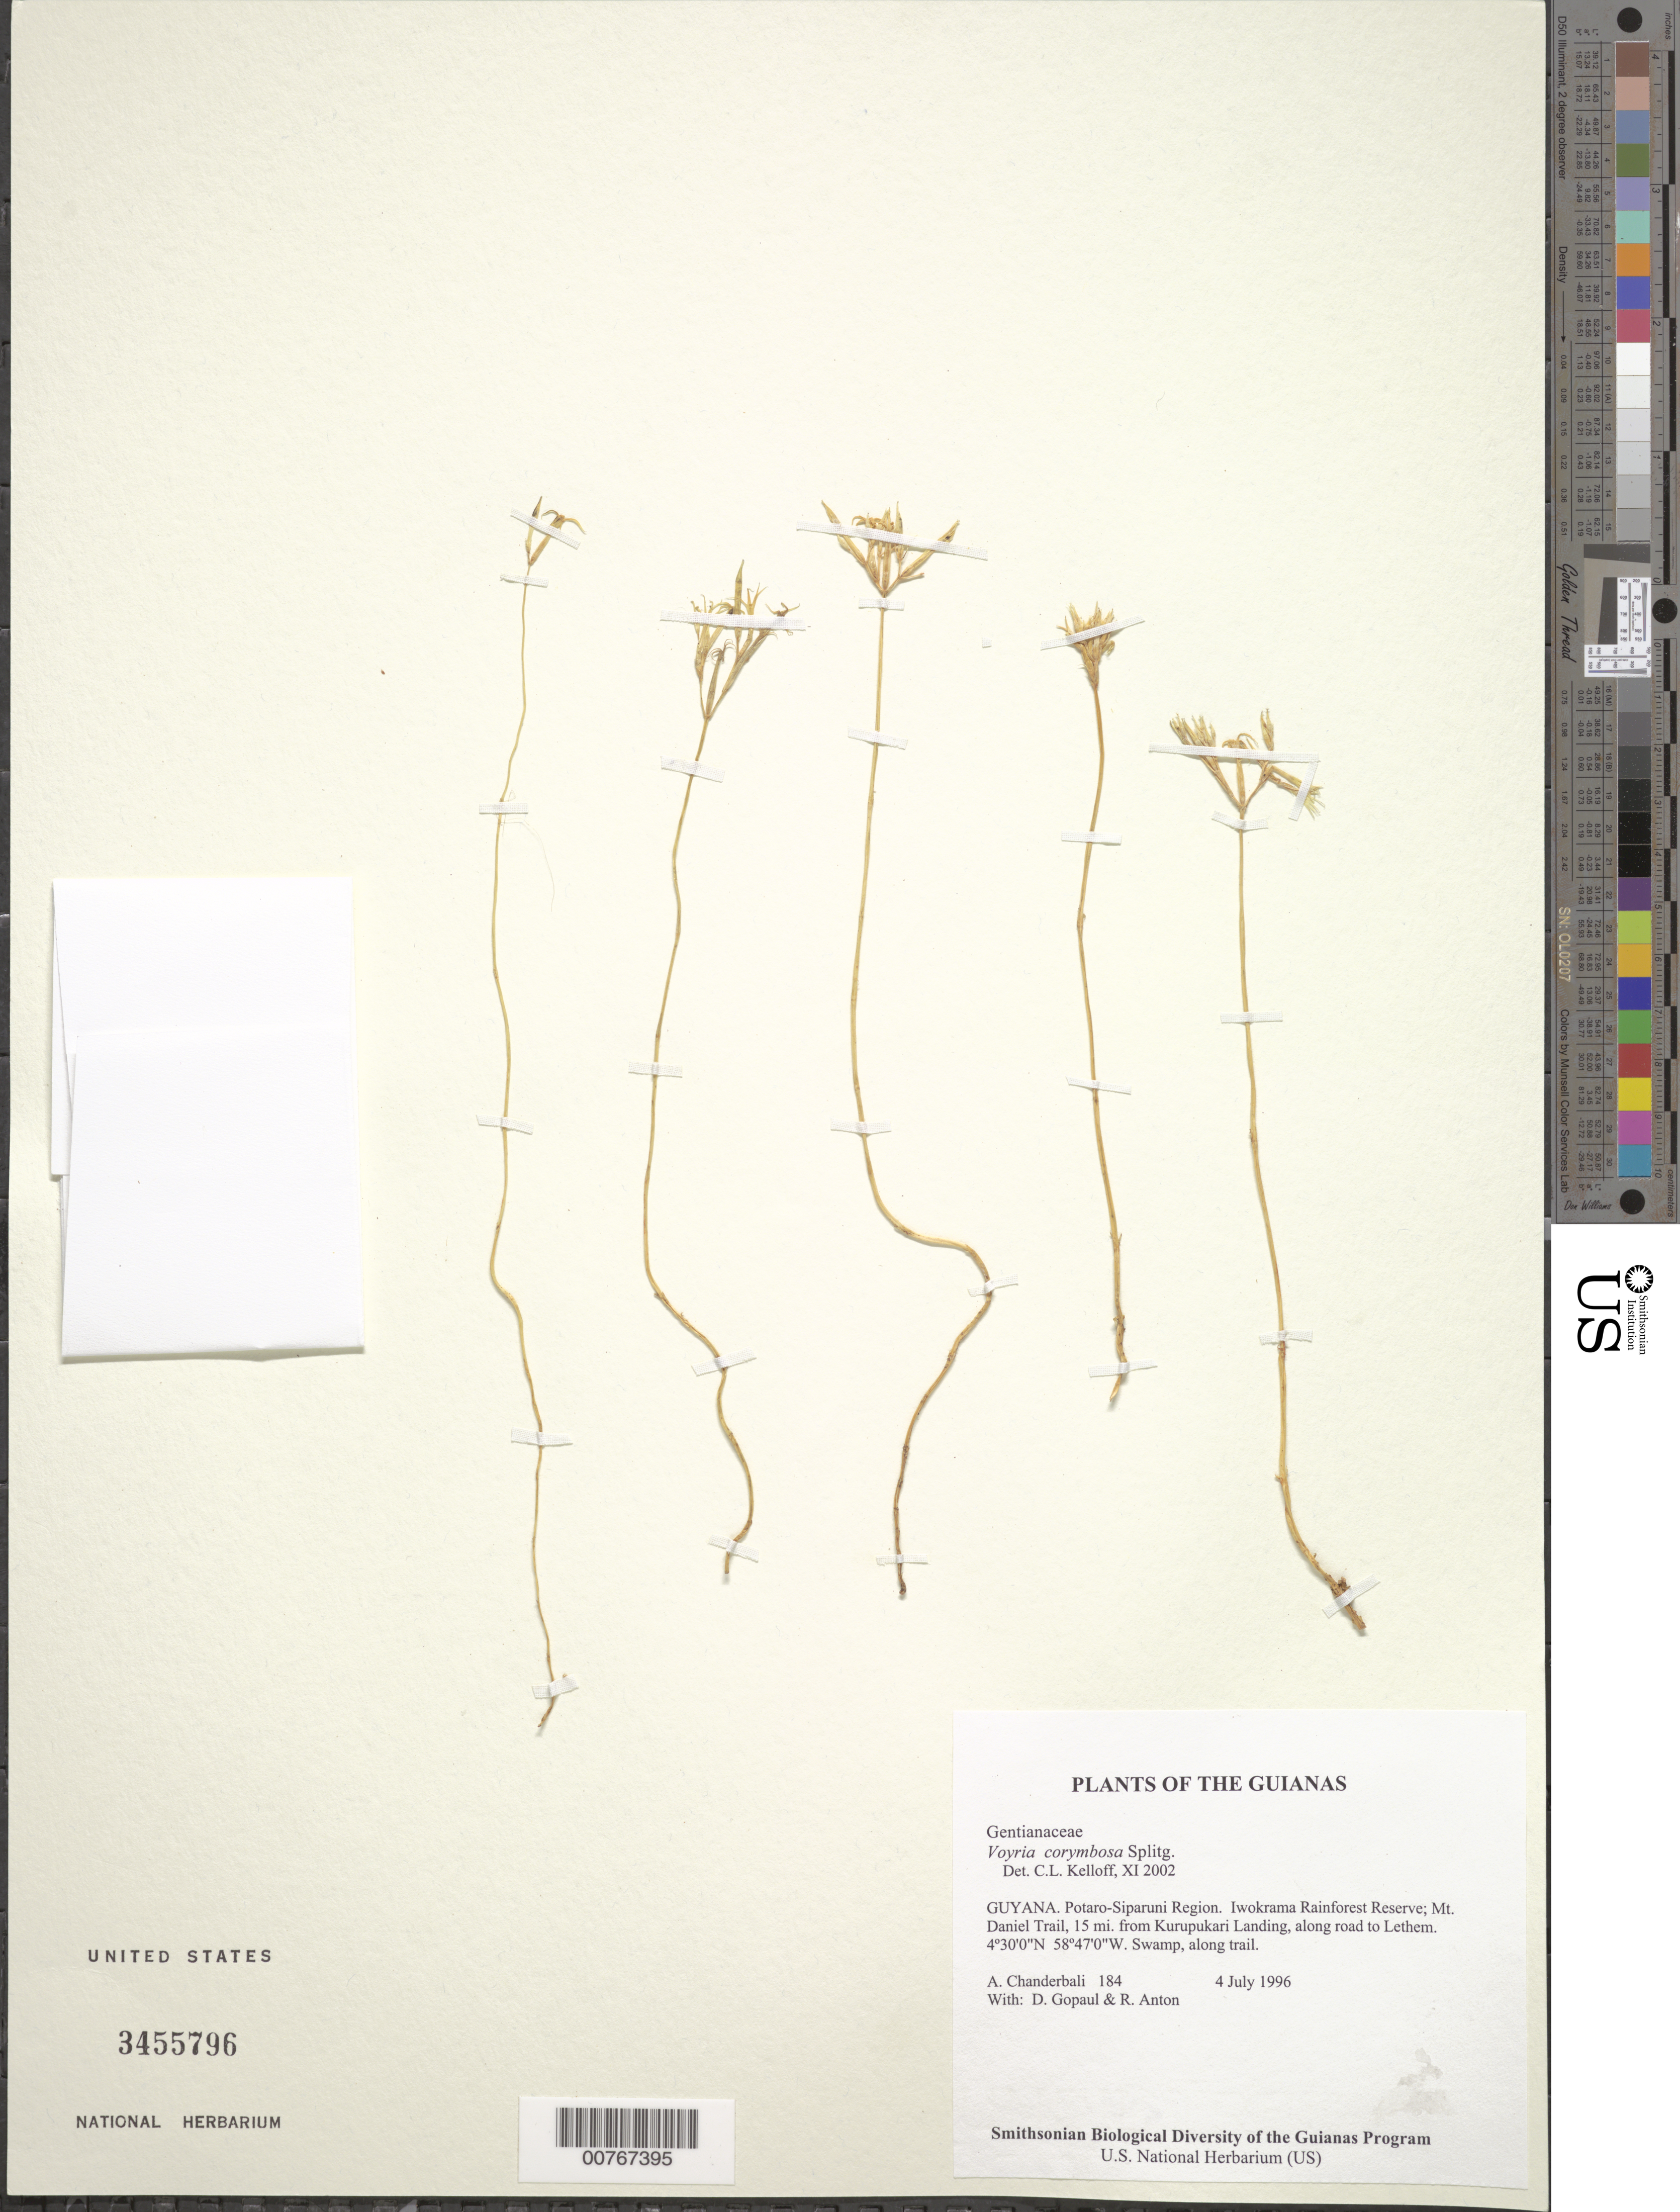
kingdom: Plantae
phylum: Tracheophyta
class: Magnoliopsida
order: Gentianales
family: Gentianaceae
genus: Voyria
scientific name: Voyria corymbosa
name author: Splitg.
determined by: Kelloff, Carol L., (US), Smithsonian Institution - National Museum of Natural History (UNITED STATES)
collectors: A. S. Chanderbali, D. Gopaul & R. Anton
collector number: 184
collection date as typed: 4 July 1996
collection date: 1996-07-04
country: Guyana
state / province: Potaro-Siparuni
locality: Iwokrama Rainforest Reserve; Mt. Daniel Trail, 15 mi. from Kurupukari Landing, along road to Lethem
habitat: Swamp, along trail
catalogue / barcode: US 3455796